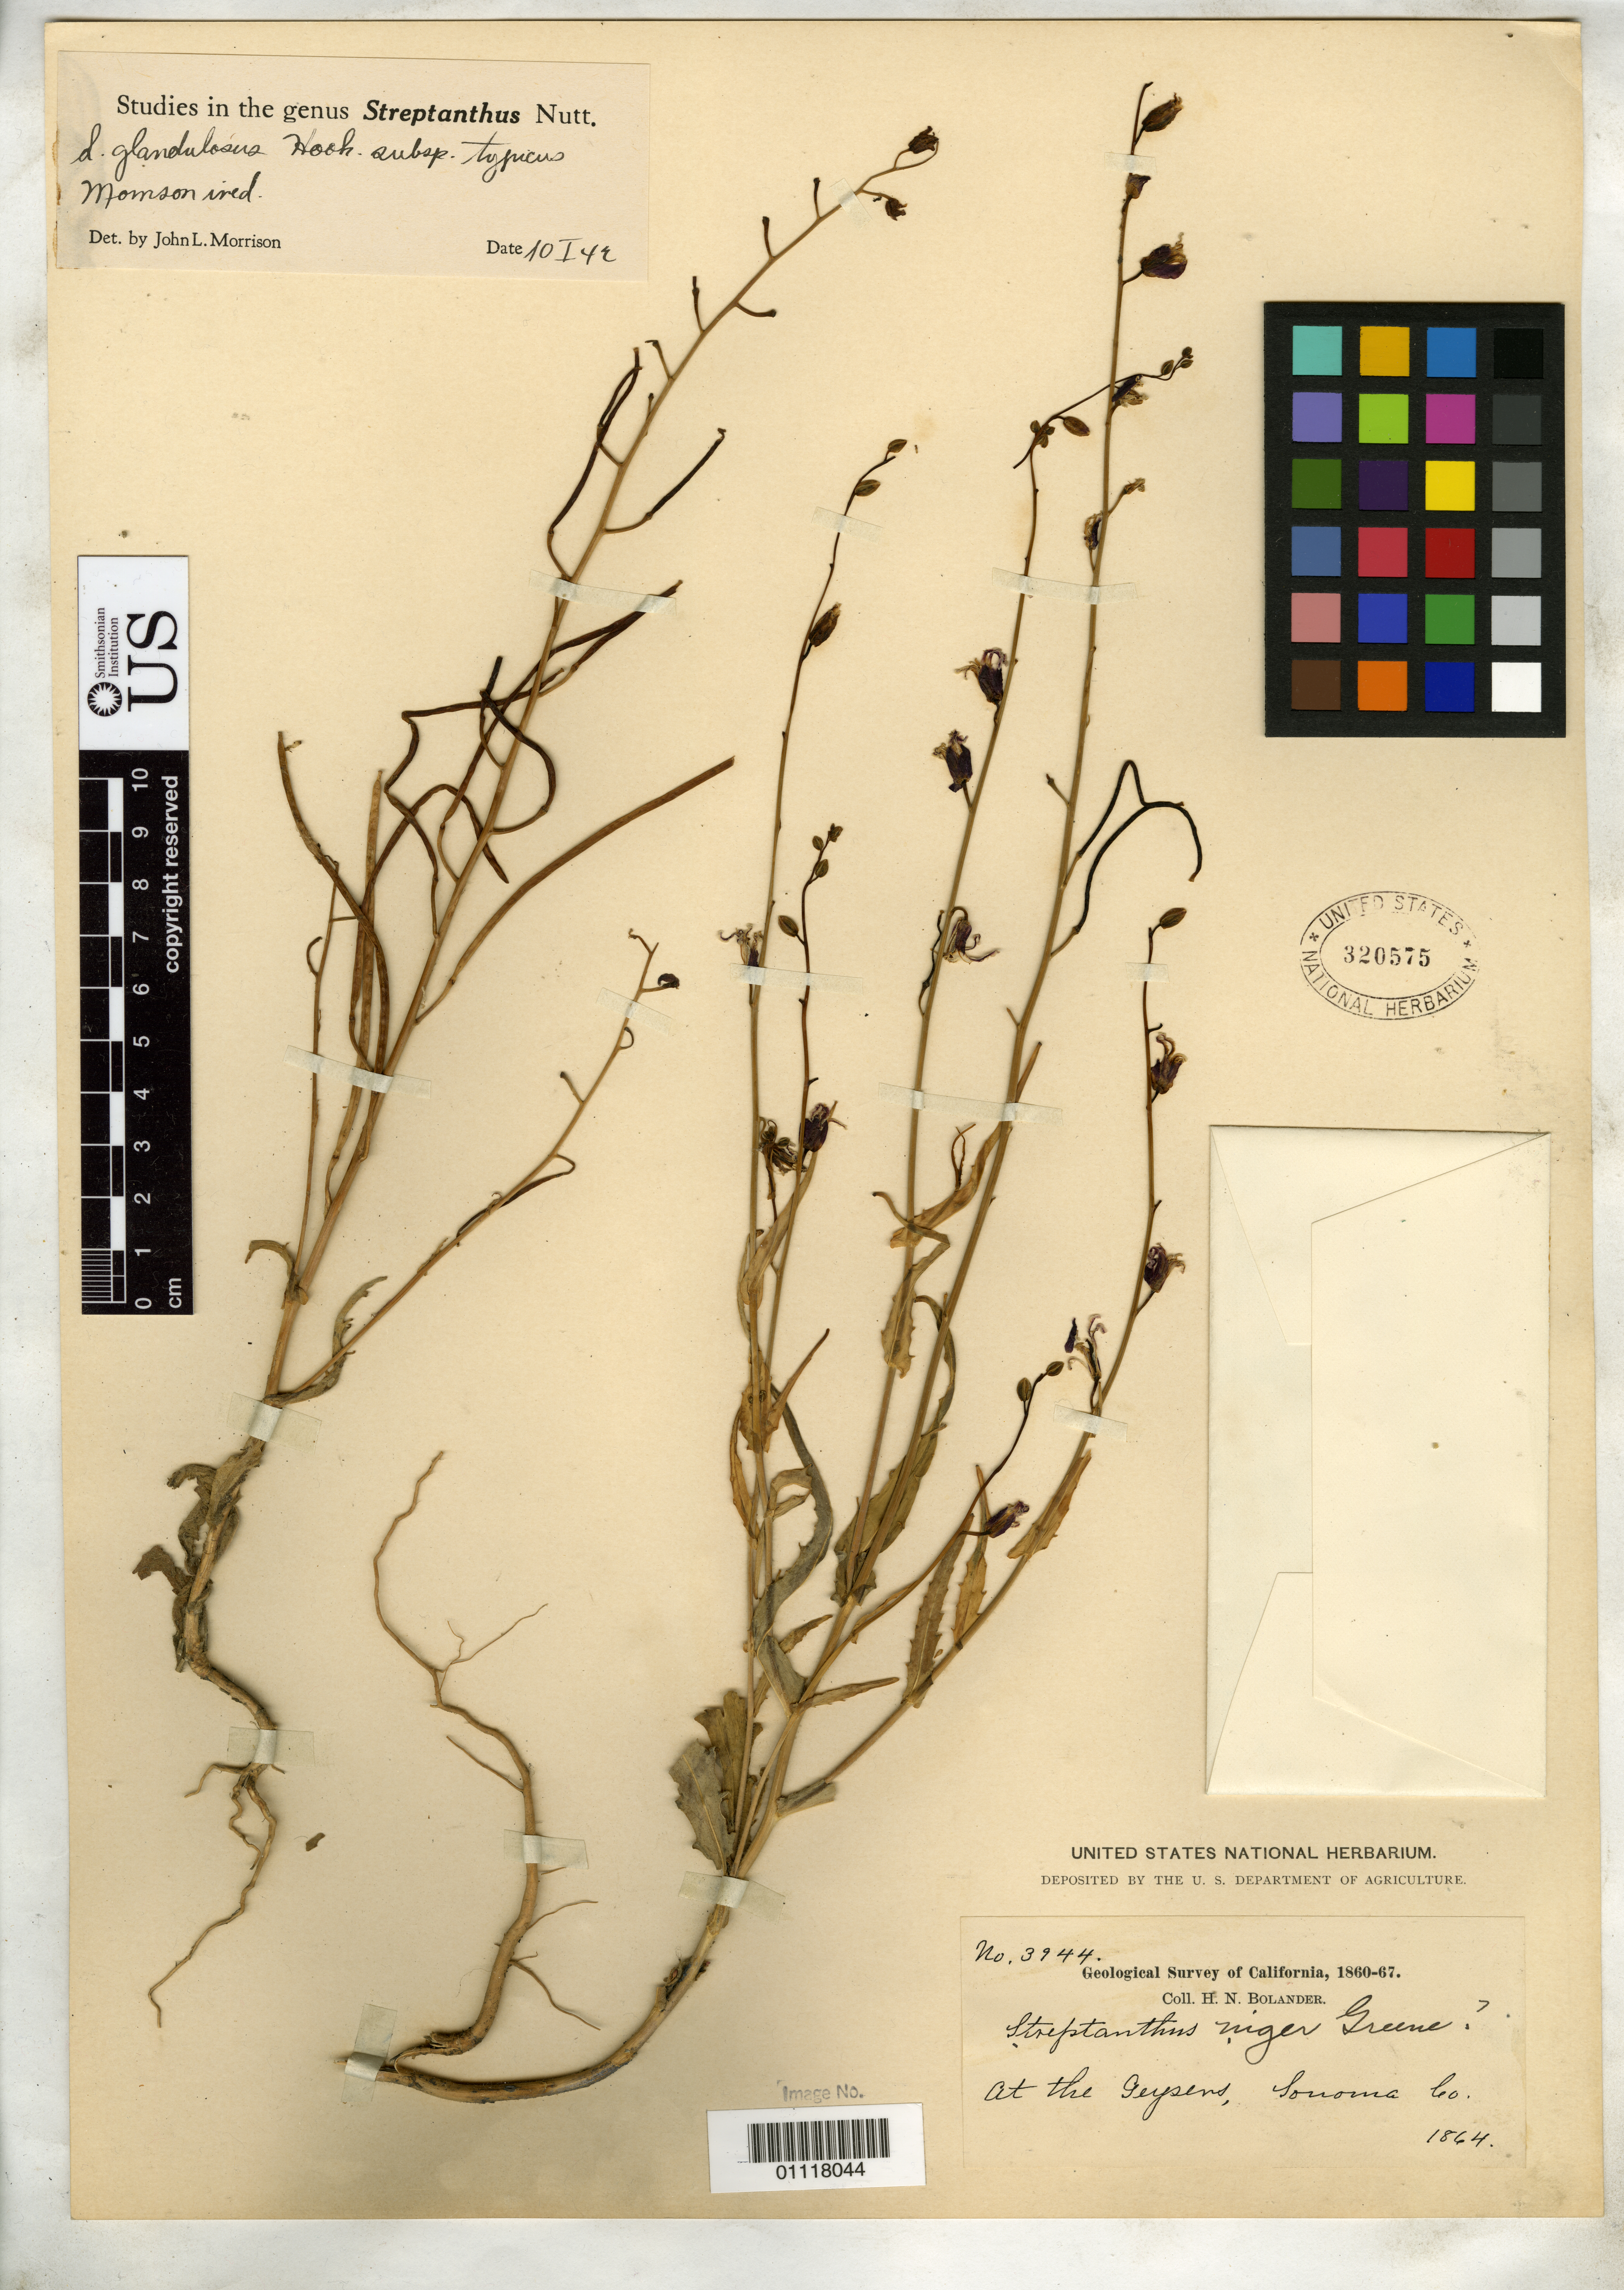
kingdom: Plantae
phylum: Tracheophyta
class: Magnoliopsida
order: Brassicales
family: Brassicaceae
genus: Streptanthus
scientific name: Streptanthus niger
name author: Greene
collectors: H. Bolander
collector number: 3944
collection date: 1860/1867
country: United States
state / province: California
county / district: Sonoma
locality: At the Geysers.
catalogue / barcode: US 320575